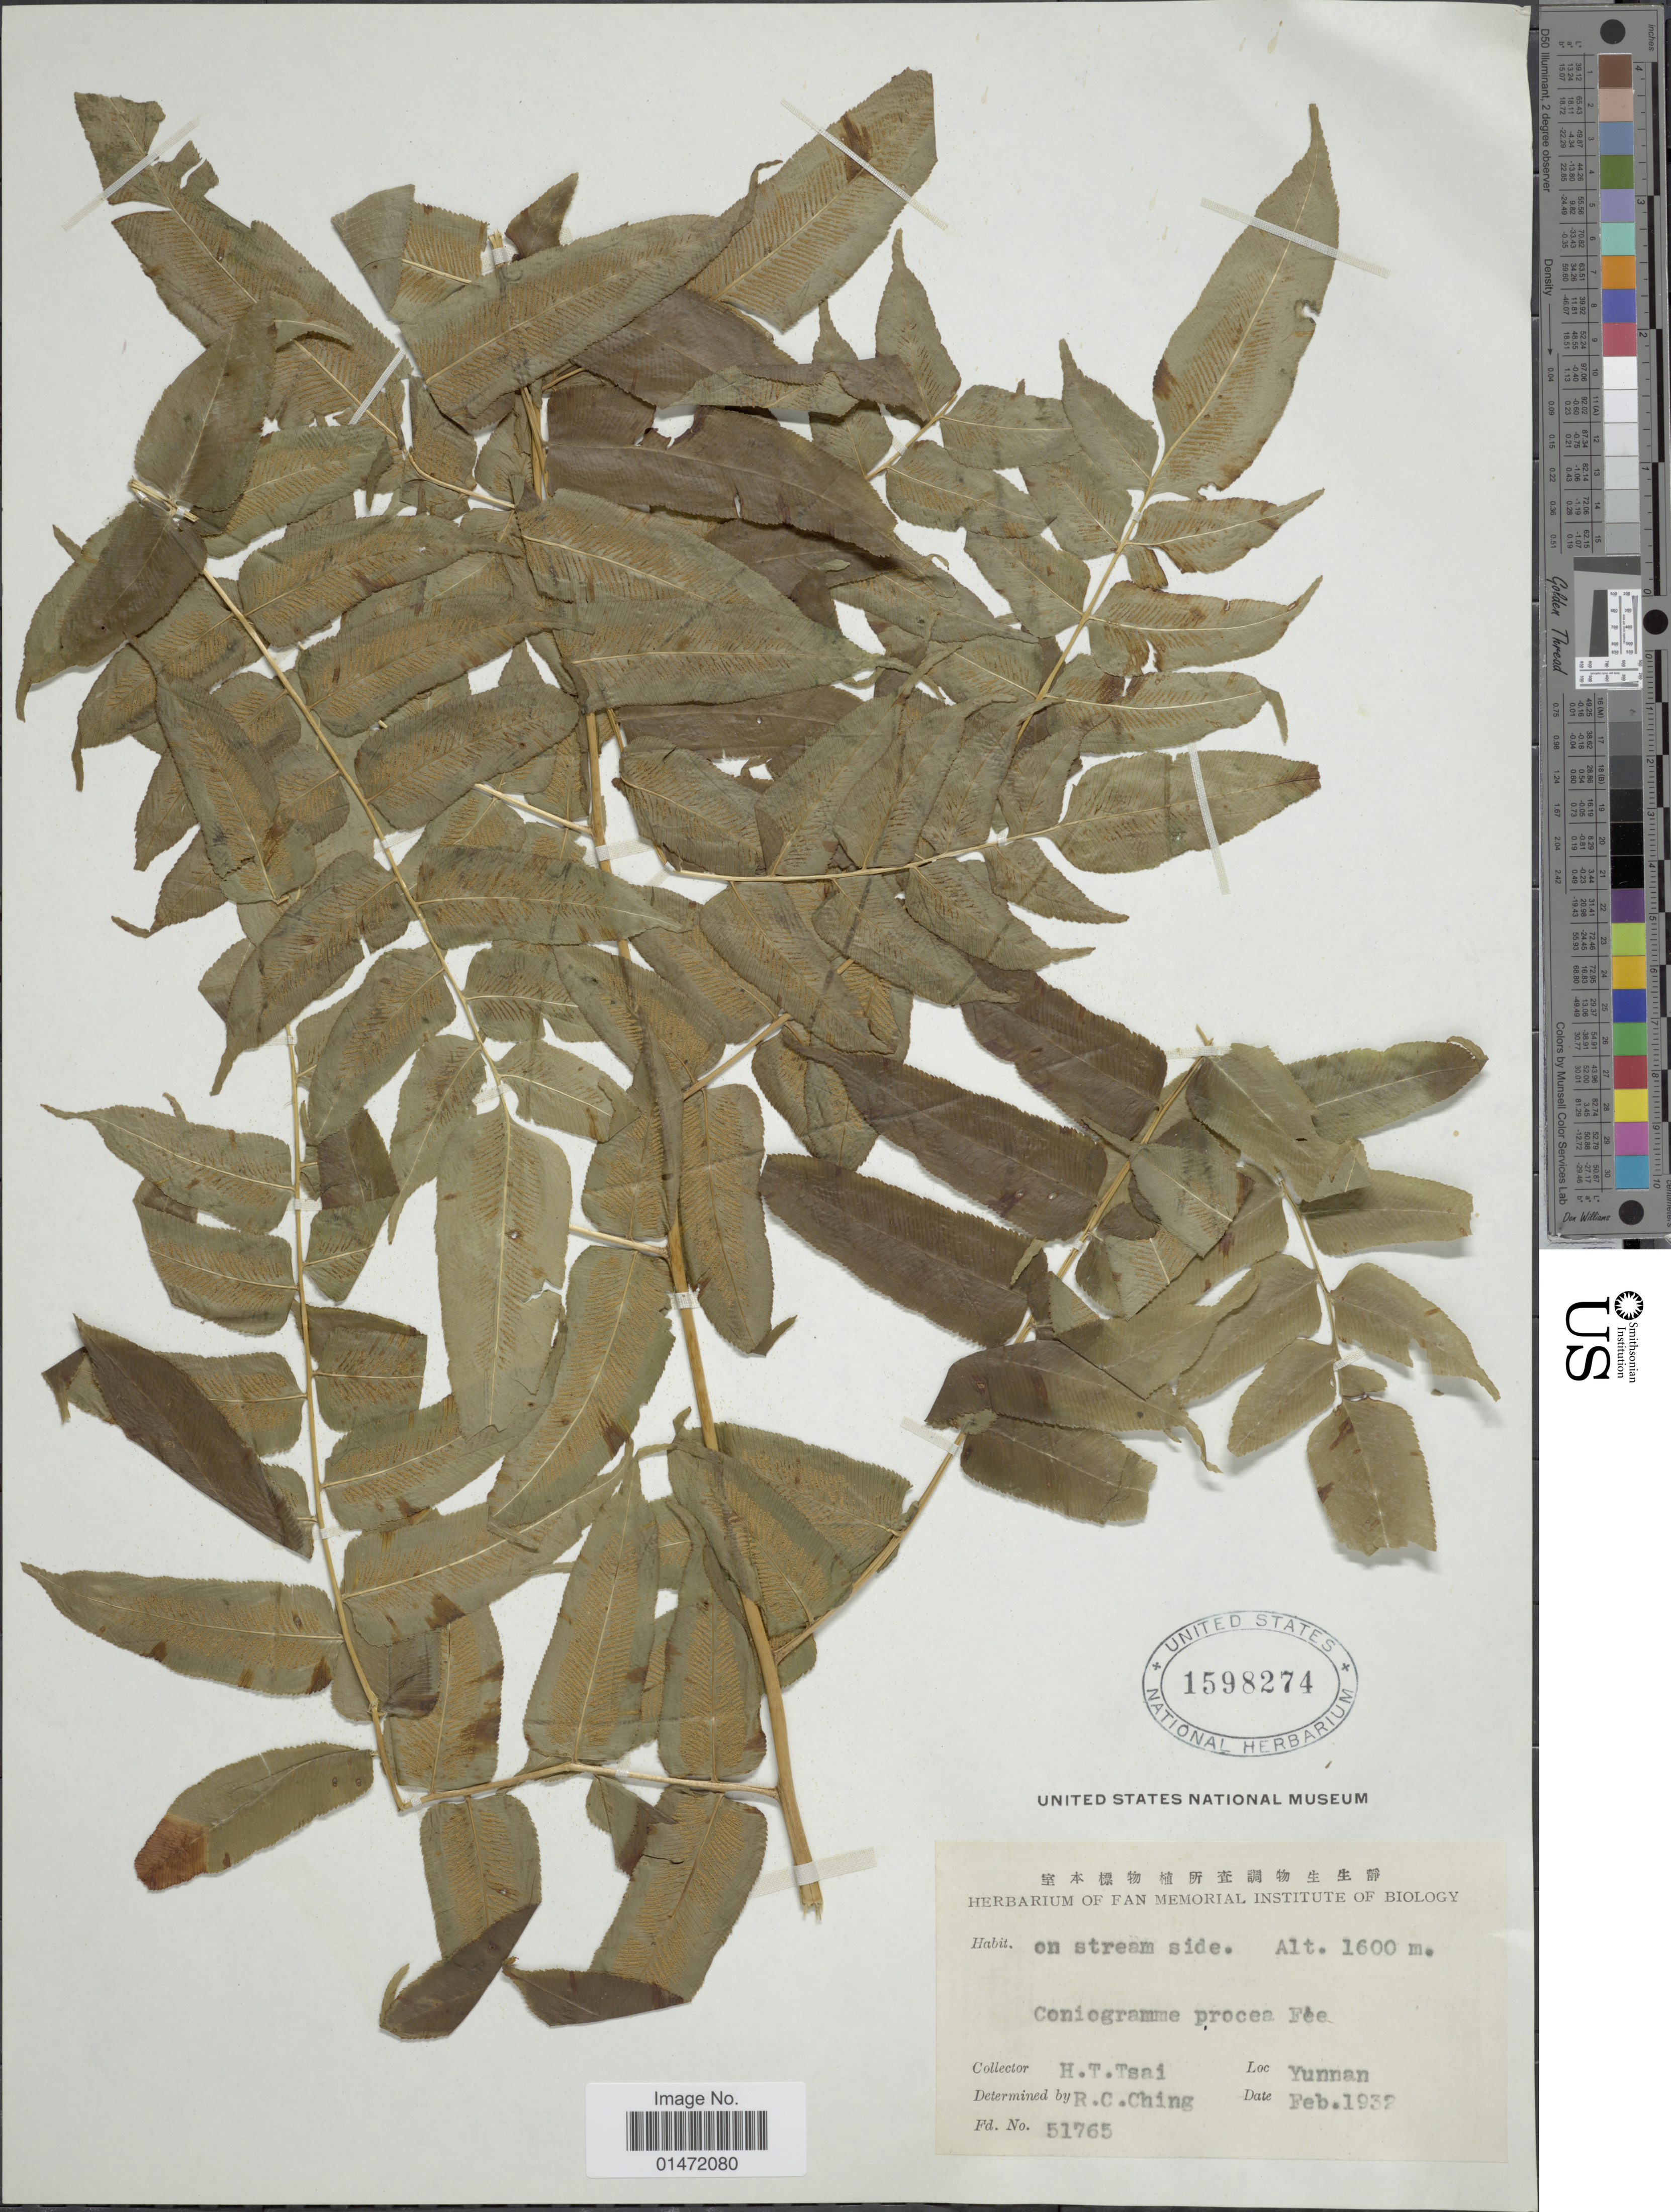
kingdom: Plantae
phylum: Tracheophyta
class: Polypodiopsida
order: Polypodiales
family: Pteridaceae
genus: Coniogramme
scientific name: Coniogramme procera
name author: (Wall.) Fée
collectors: H. Tsai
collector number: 51765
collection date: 1932-02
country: China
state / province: Yunnan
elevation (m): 1600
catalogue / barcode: US 1598274